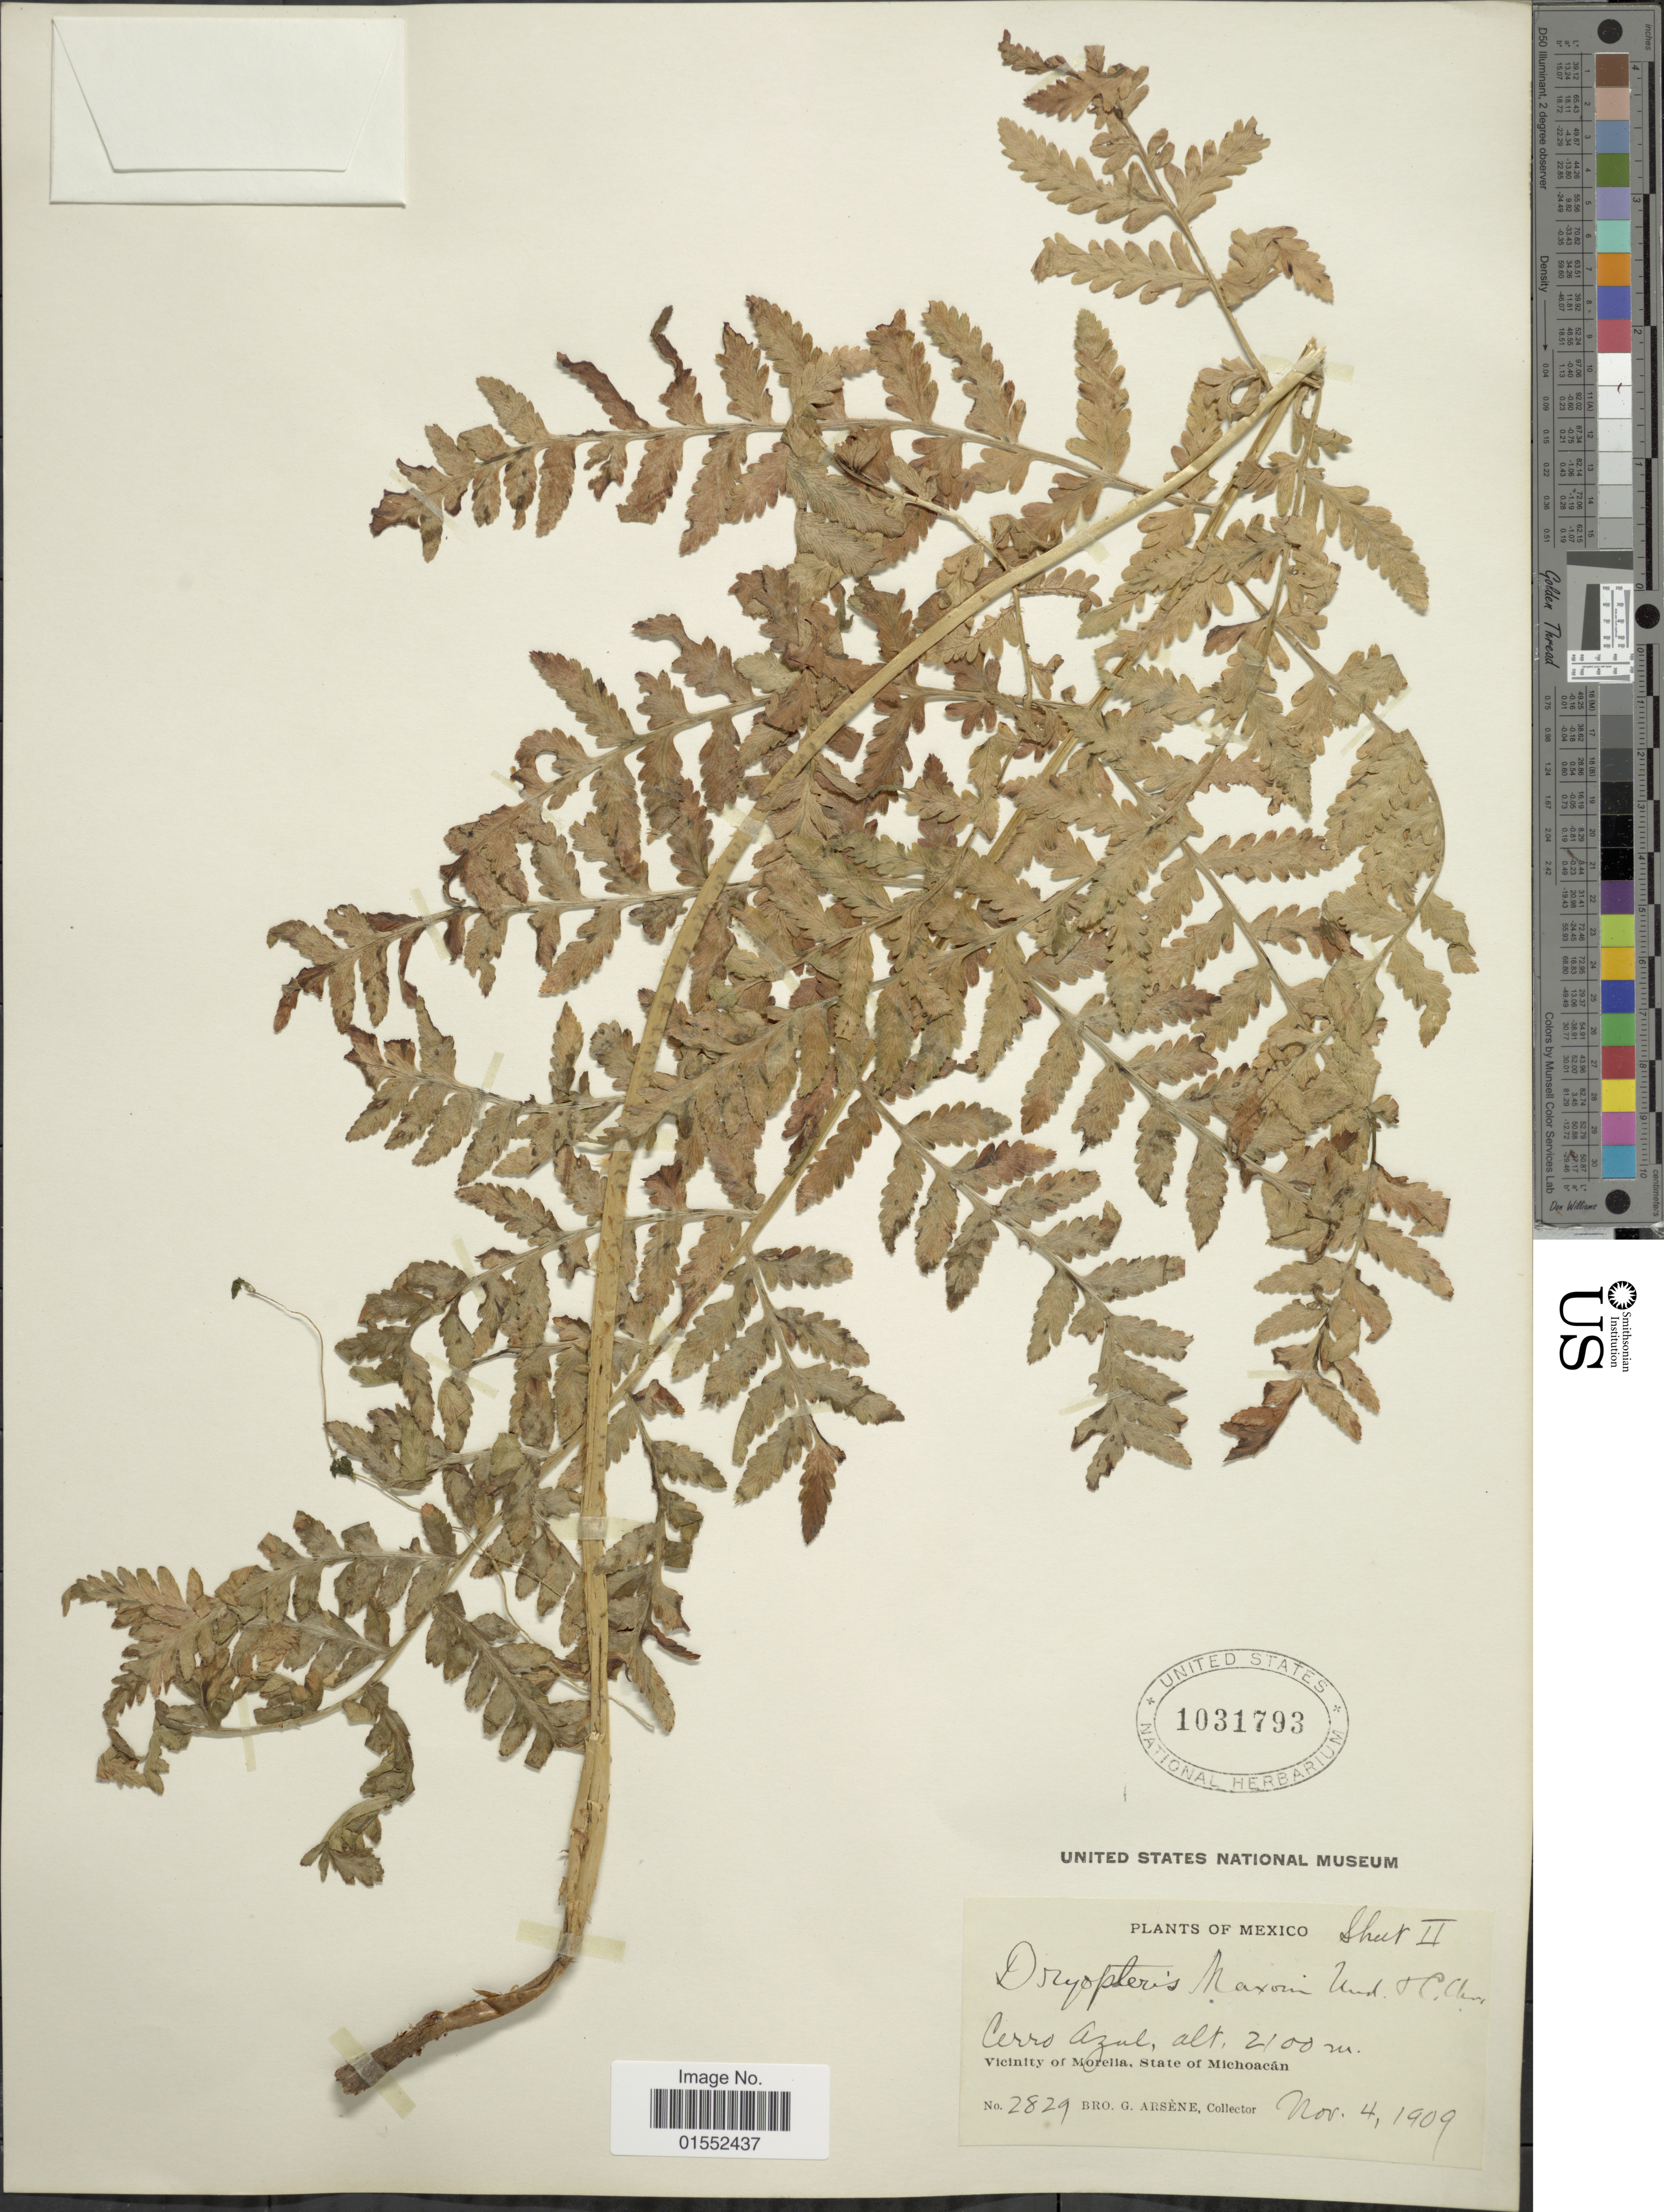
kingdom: Plantae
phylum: Tracheophyta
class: Polypodiopsida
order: Polypodiales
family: Dryopteridaceae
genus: Dryopteris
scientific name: Dryopteris maxonii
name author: Underw. & C. Chr.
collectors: Bro. G. Arsène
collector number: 2829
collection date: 1909-11-04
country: Mexico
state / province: Michoacán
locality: Mexico. Cerro Azul. Vicinity of Morelia. State of Michoacan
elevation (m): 2100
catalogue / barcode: US 1031793